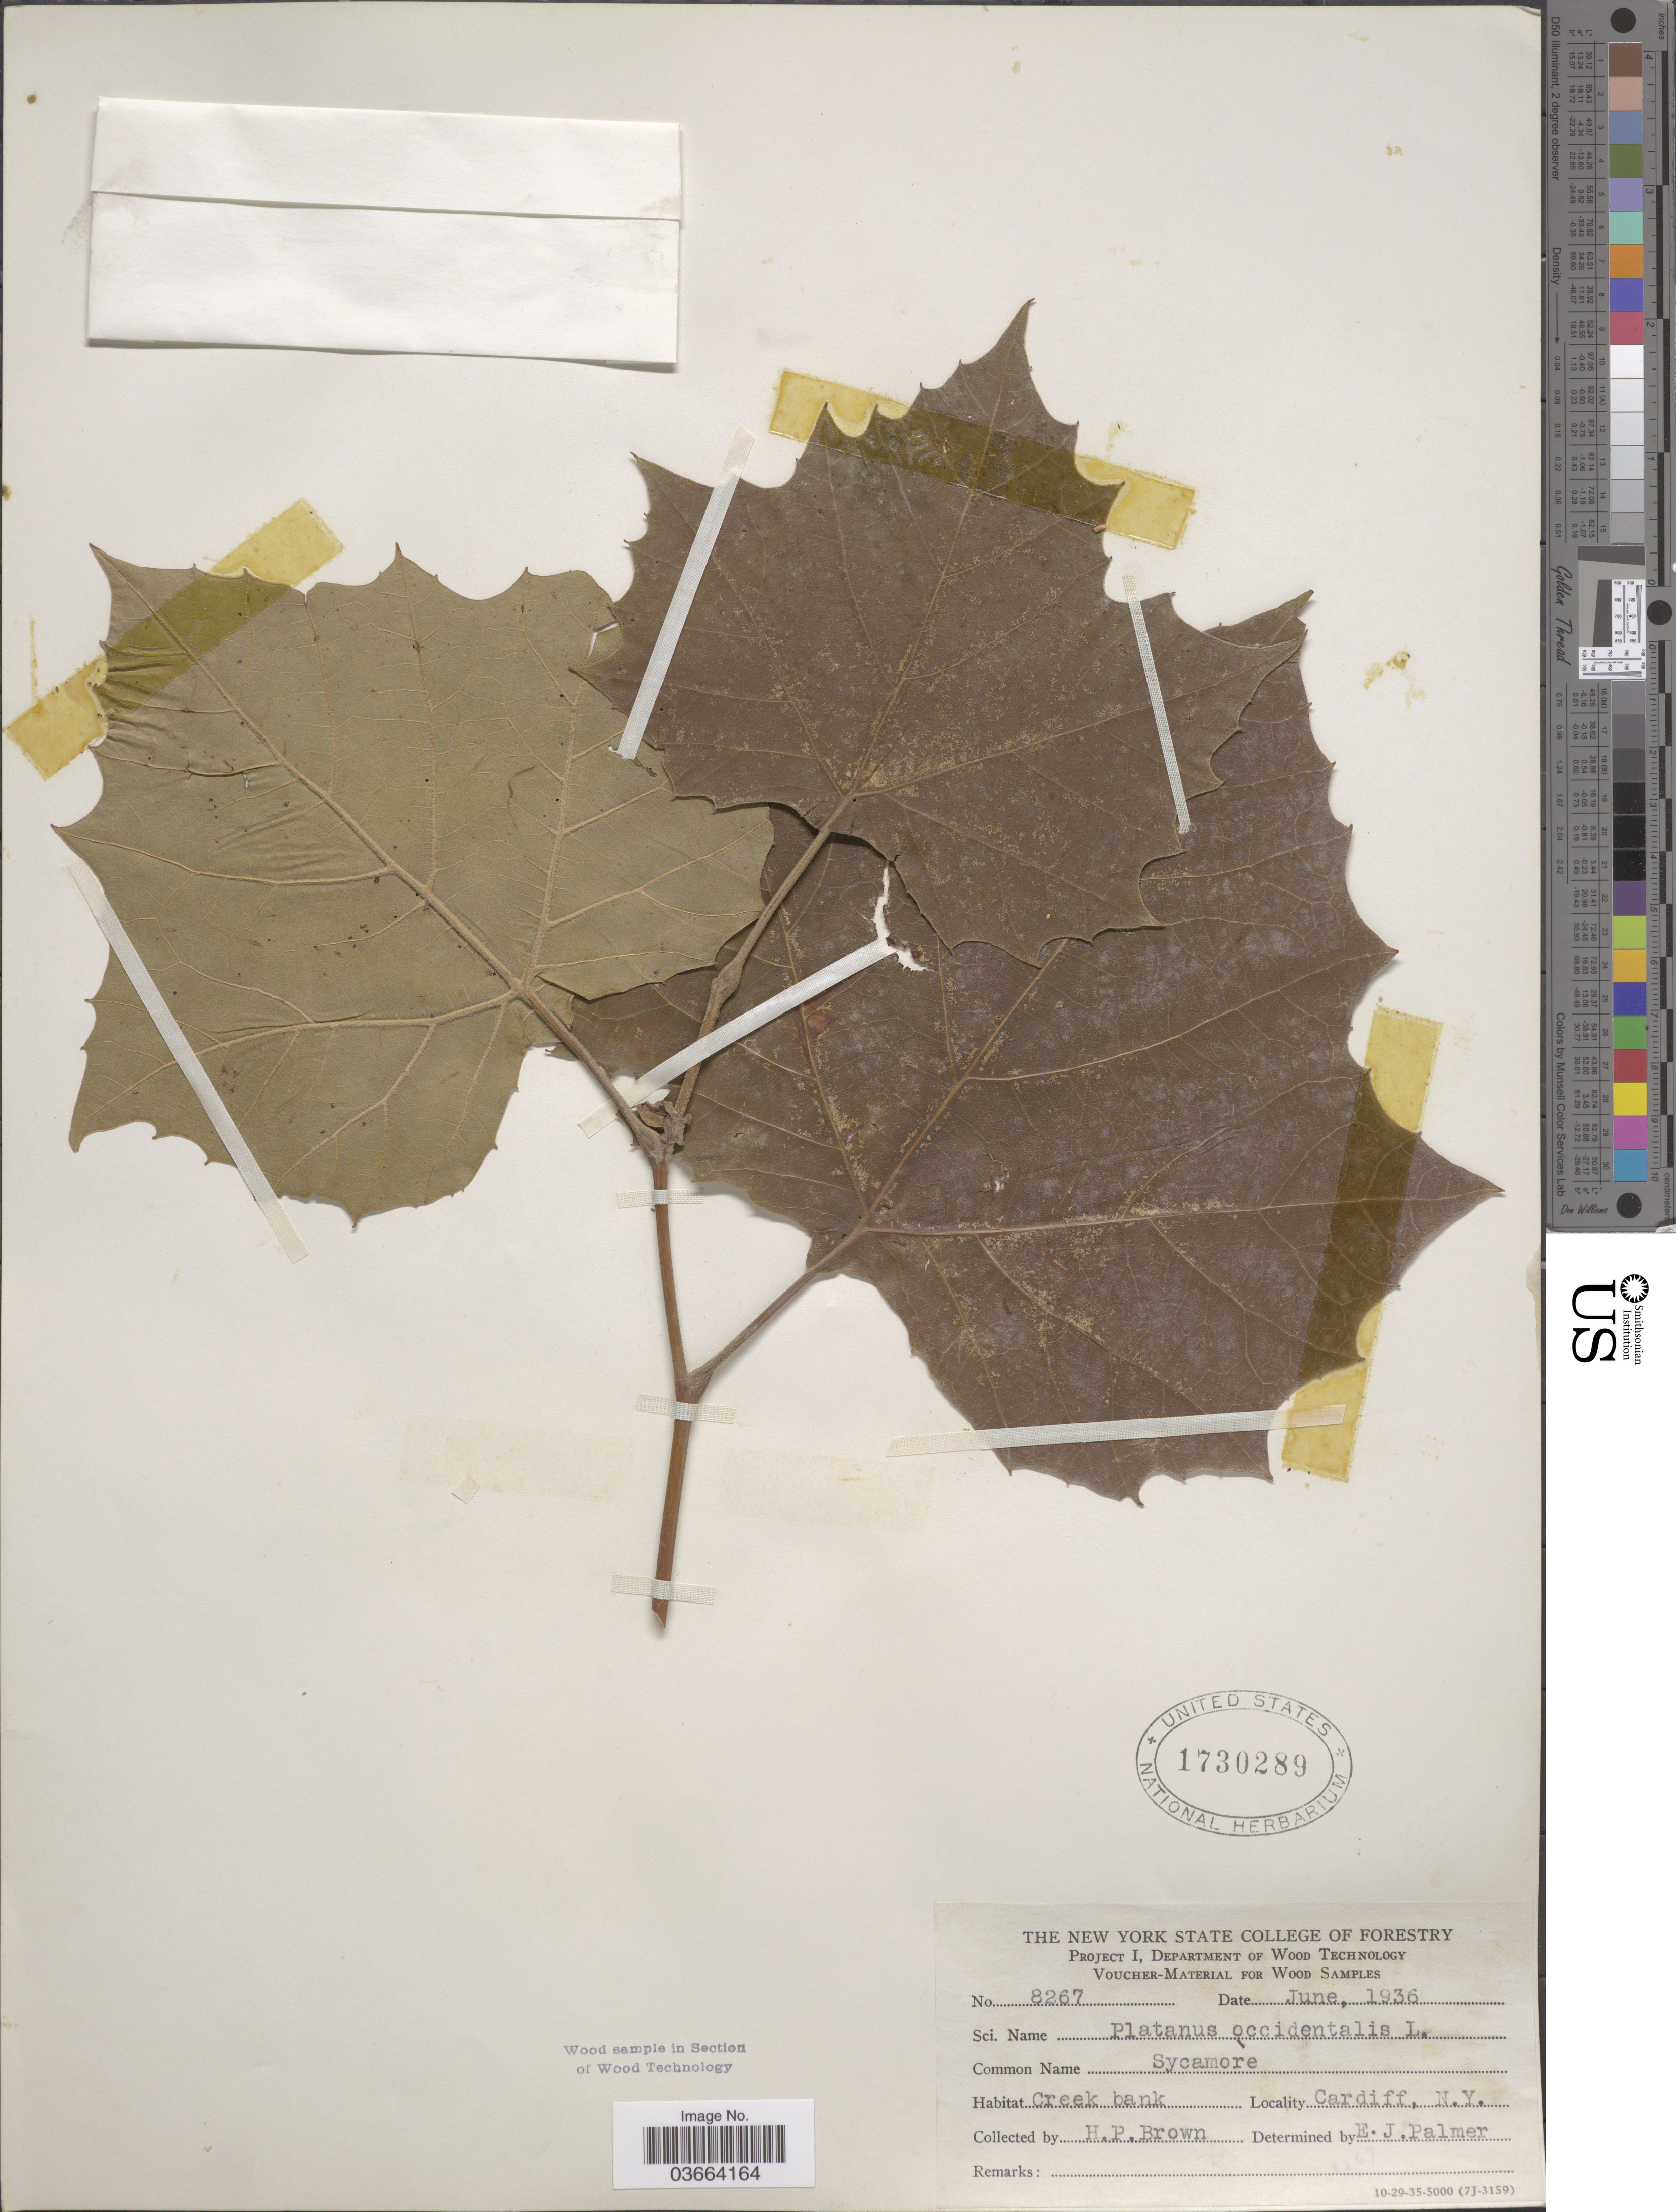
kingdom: Plantae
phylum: Tracheophyta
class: Magnoliopsida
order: Proteales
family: Platanaceae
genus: Platanus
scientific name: Platanus occidentalis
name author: L.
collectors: H. P. Brown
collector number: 8267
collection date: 1936-06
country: United States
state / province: New York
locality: Creek bank. Cardiff.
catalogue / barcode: US 1730289